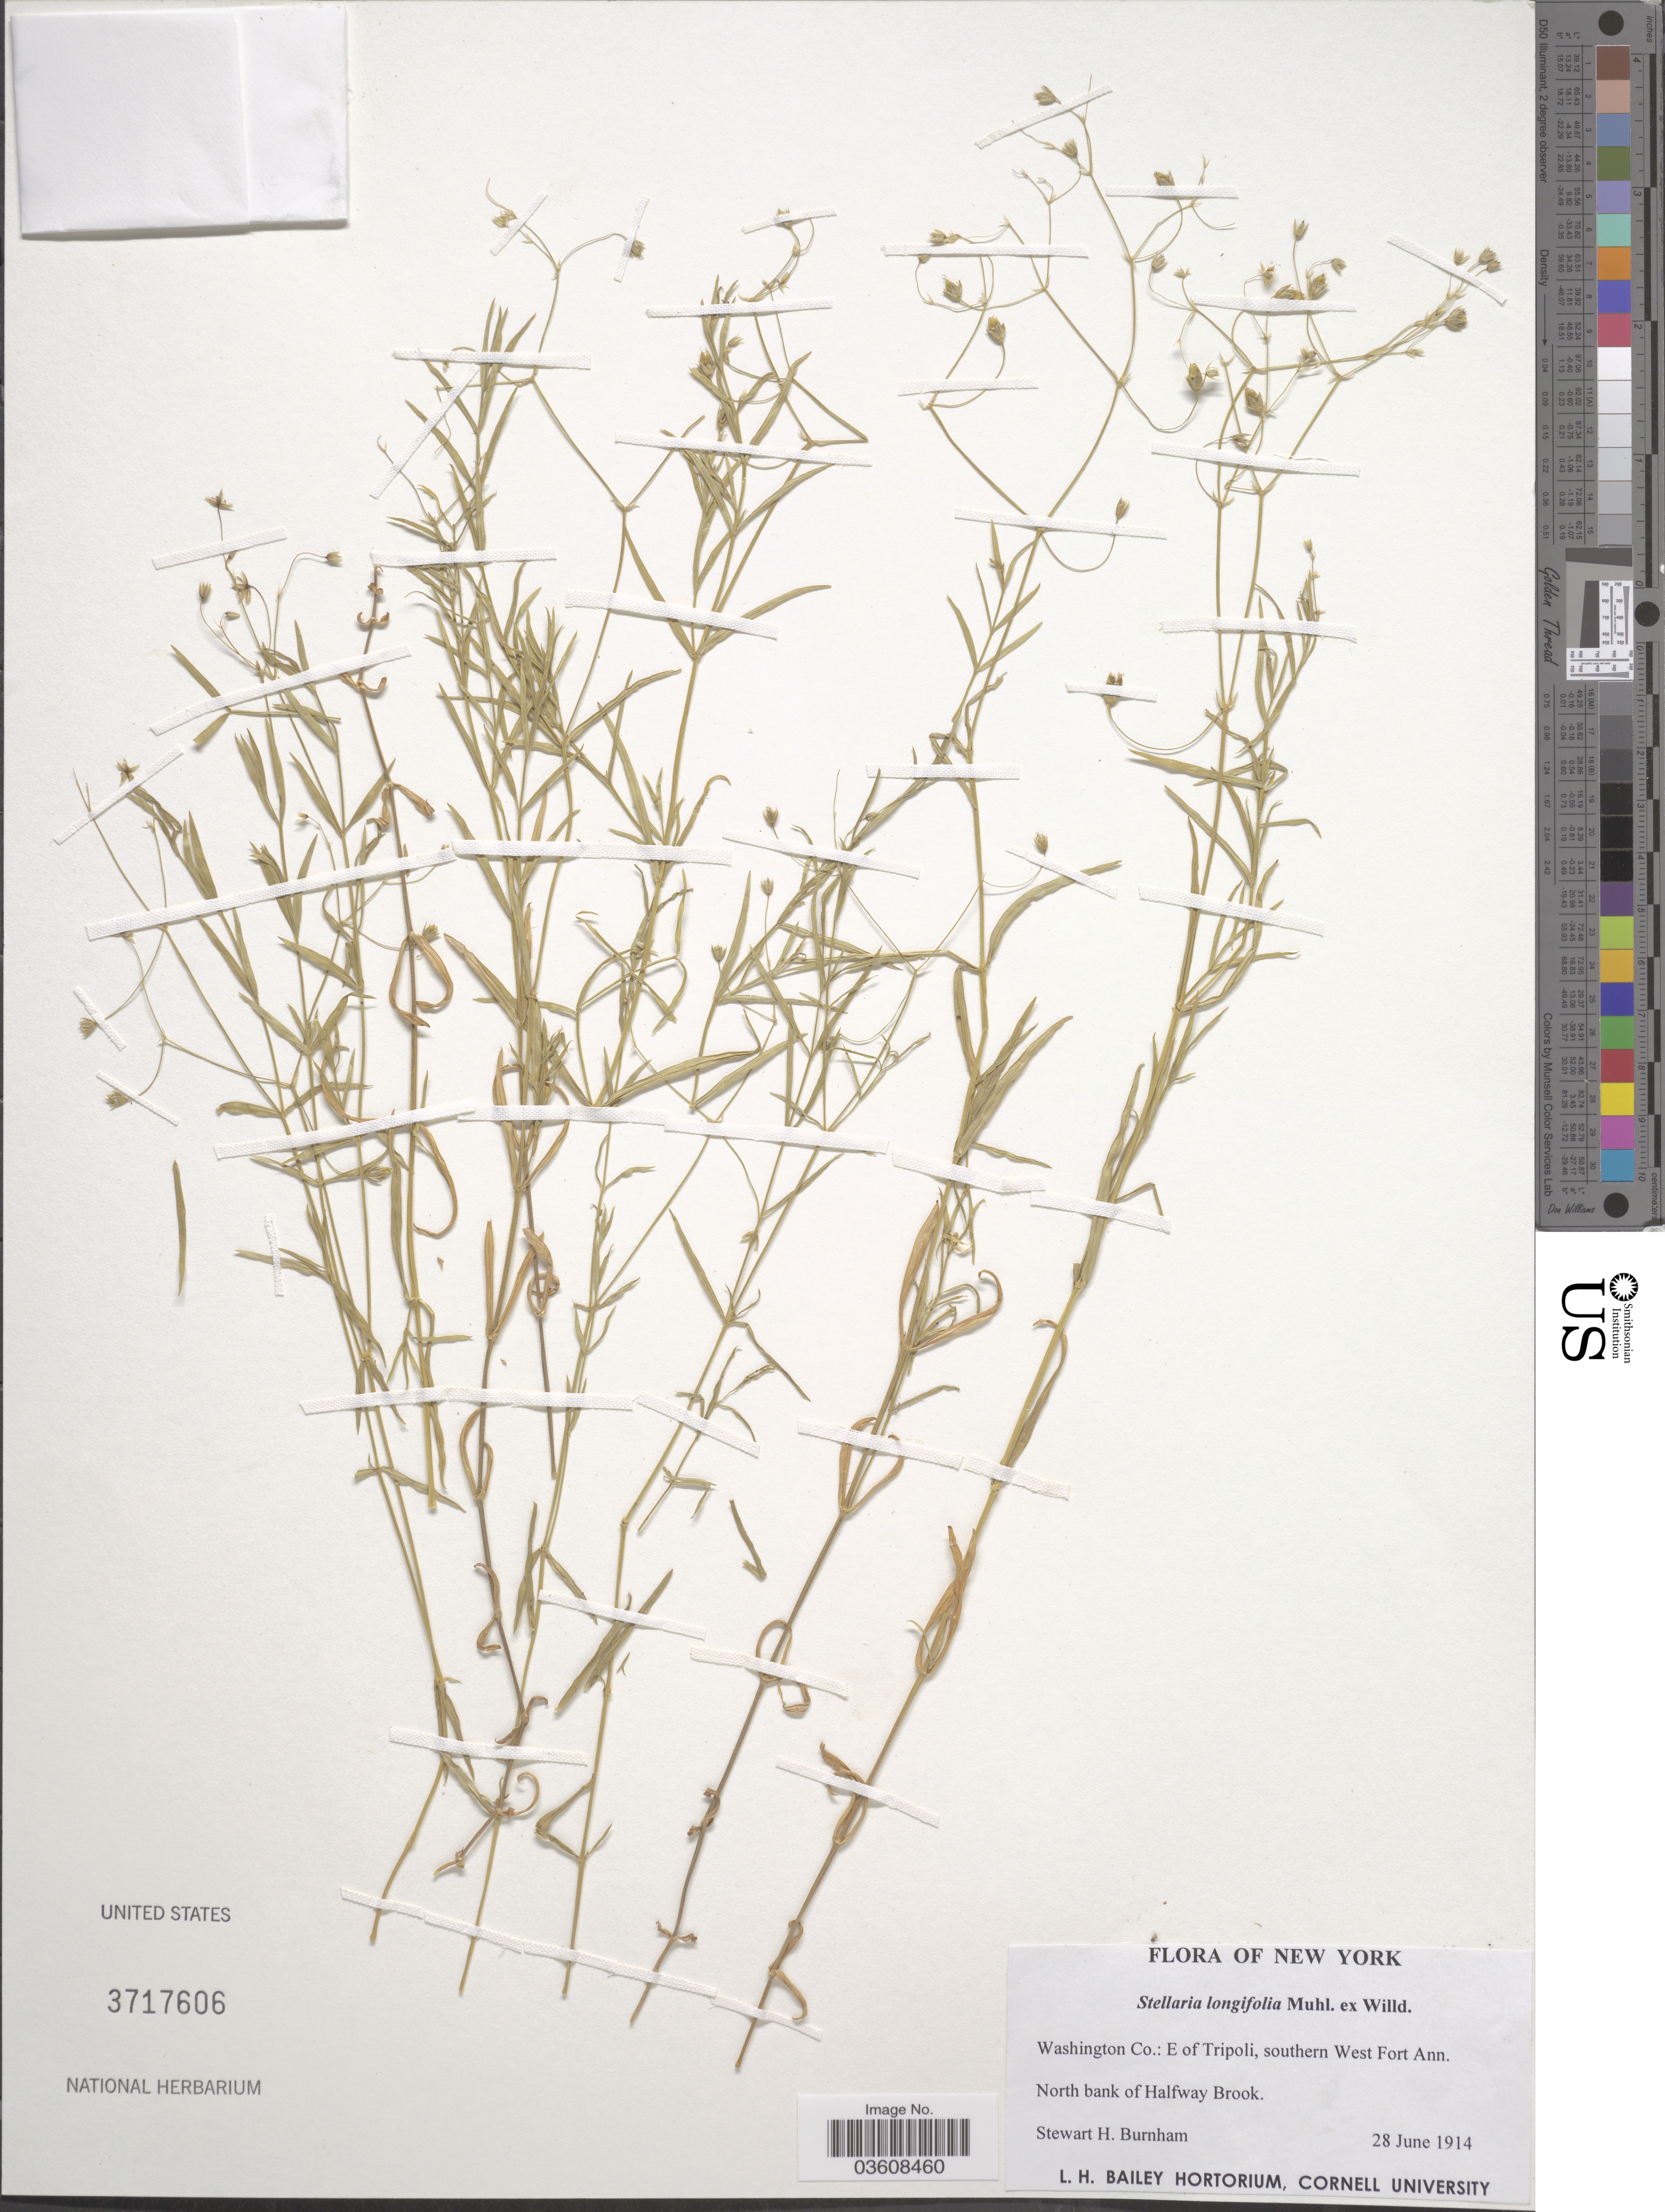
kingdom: Plantae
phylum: Tracheophyta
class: Magnoliopsida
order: Caryophyllales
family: Caryophyllaceae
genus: Stellaria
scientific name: Stellaria longifolia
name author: Muhl. ex Willd.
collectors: S. Burnham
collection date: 1914-06-28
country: United States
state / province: New York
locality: Washington Co.: E of Tripoli, southern West Fort Ann. North bank of Halfway Brook.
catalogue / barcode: US 3717606